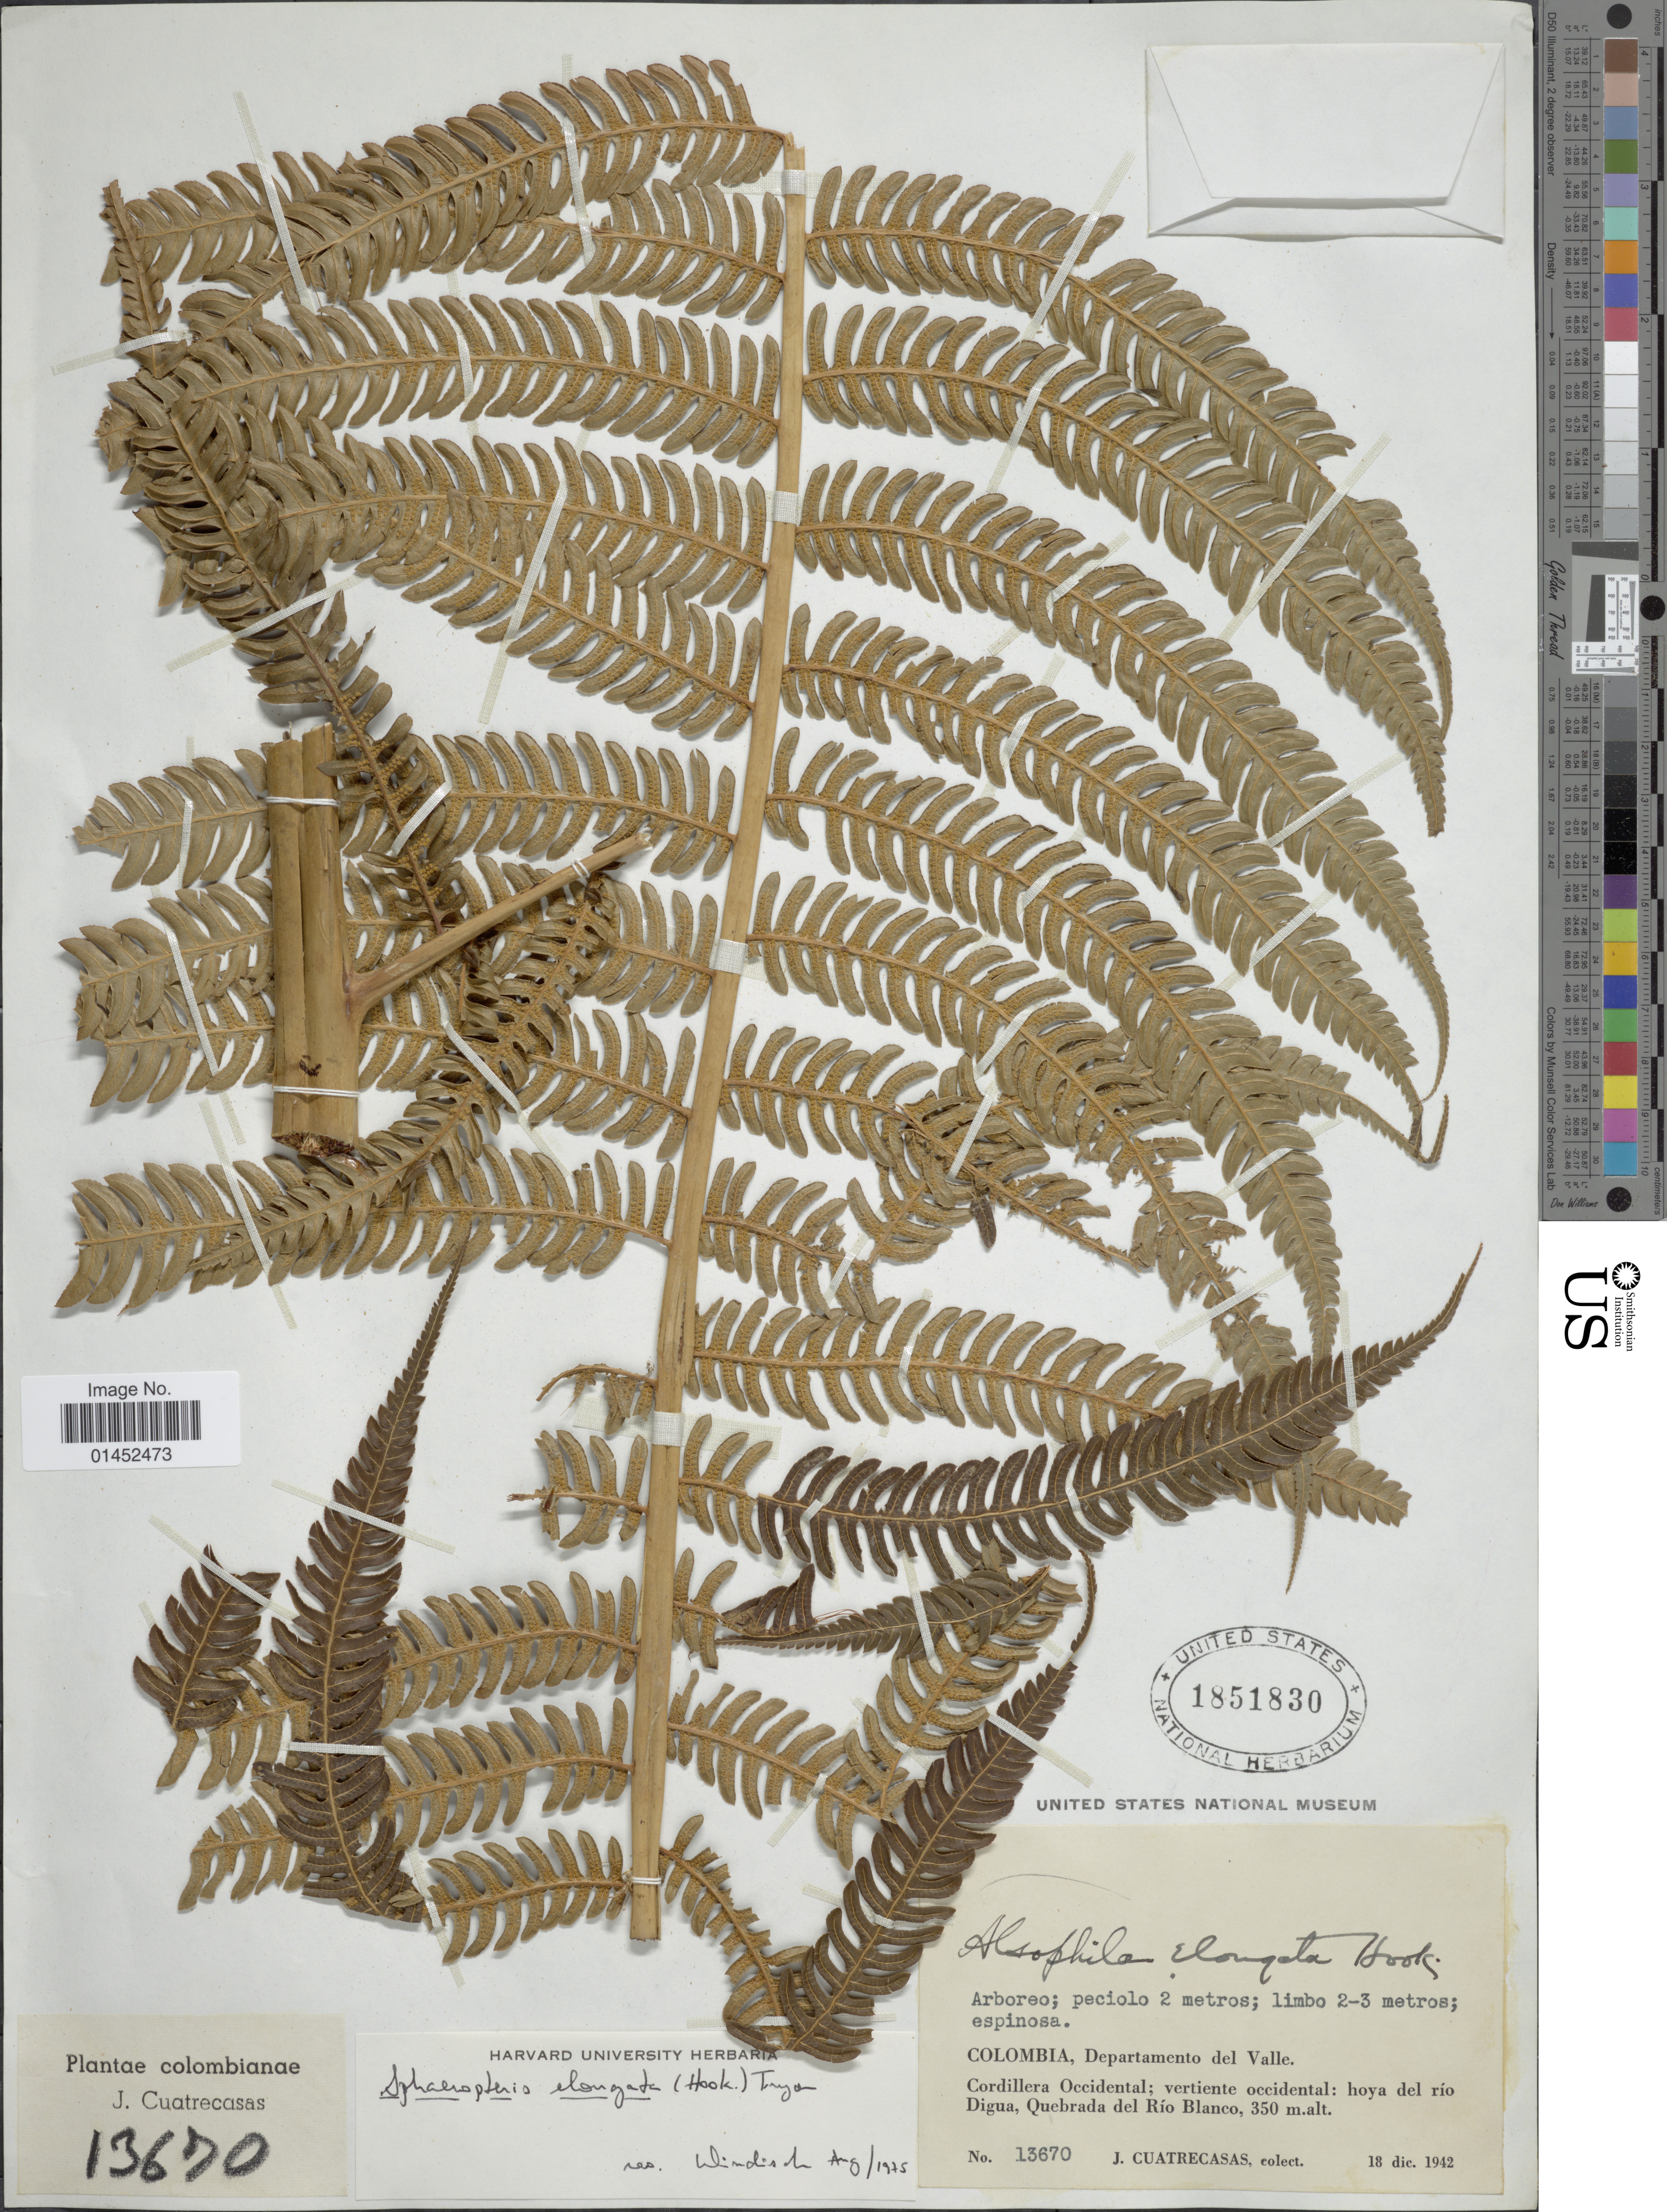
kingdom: Plantae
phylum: Tracheophyta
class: Polypodiopsida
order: Cyatheales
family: Cyatheaceae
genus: Cyathea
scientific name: Cyathea poeppigii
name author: (Hook.) Domin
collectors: J. Cuatrecasas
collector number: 13670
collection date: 1942-12-18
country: Colombia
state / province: Valle del Cauca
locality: Departamento del Valle, Cordillera Occidental; vertiente occidental: hoya del río Digua, Quebrada del Río Blanco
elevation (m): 350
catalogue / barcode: US 1851830